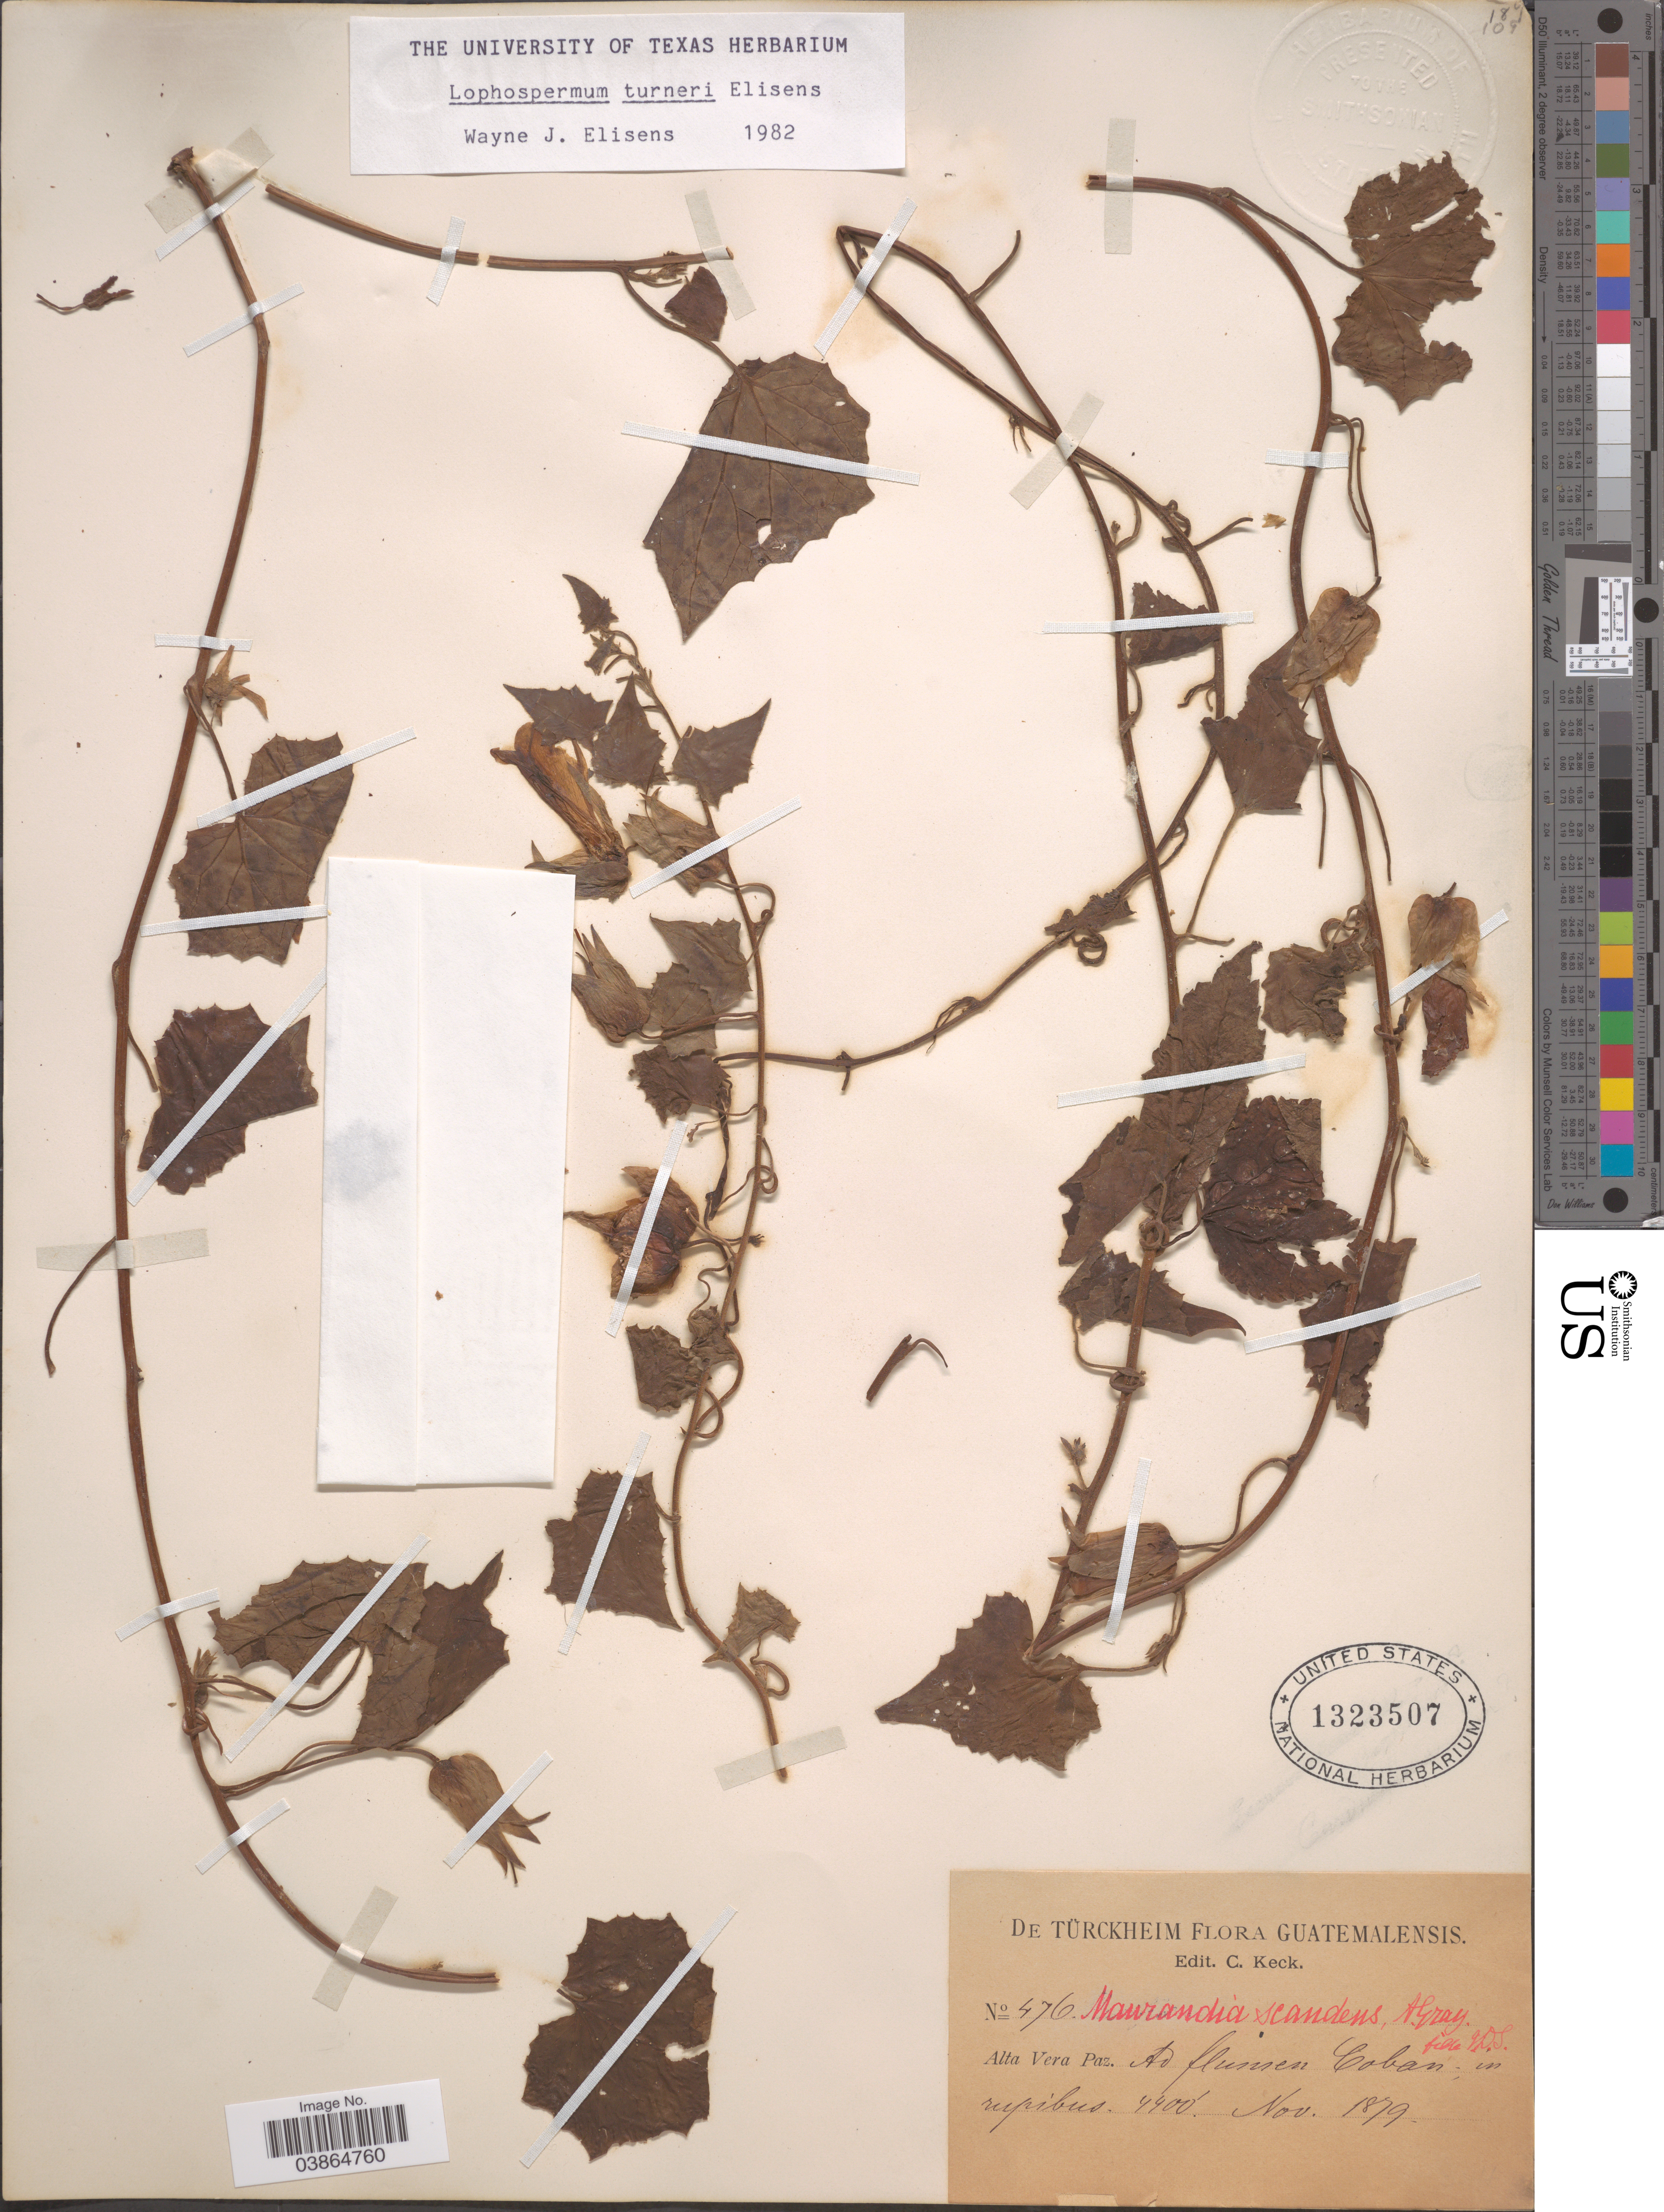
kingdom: Plantae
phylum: Tracheophyta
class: Magnoliopsida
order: Lamiales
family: Plantaginaceae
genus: Maurandya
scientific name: Maurandya scandens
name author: (Cav.) Pers.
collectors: -. De Türckheim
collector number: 476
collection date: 1879-11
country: Guatemala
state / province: Alta Verapaz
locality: Alta Verapaz. Ad flumen Coban, in rupibus.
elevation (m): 1341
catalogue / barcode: US 1323507